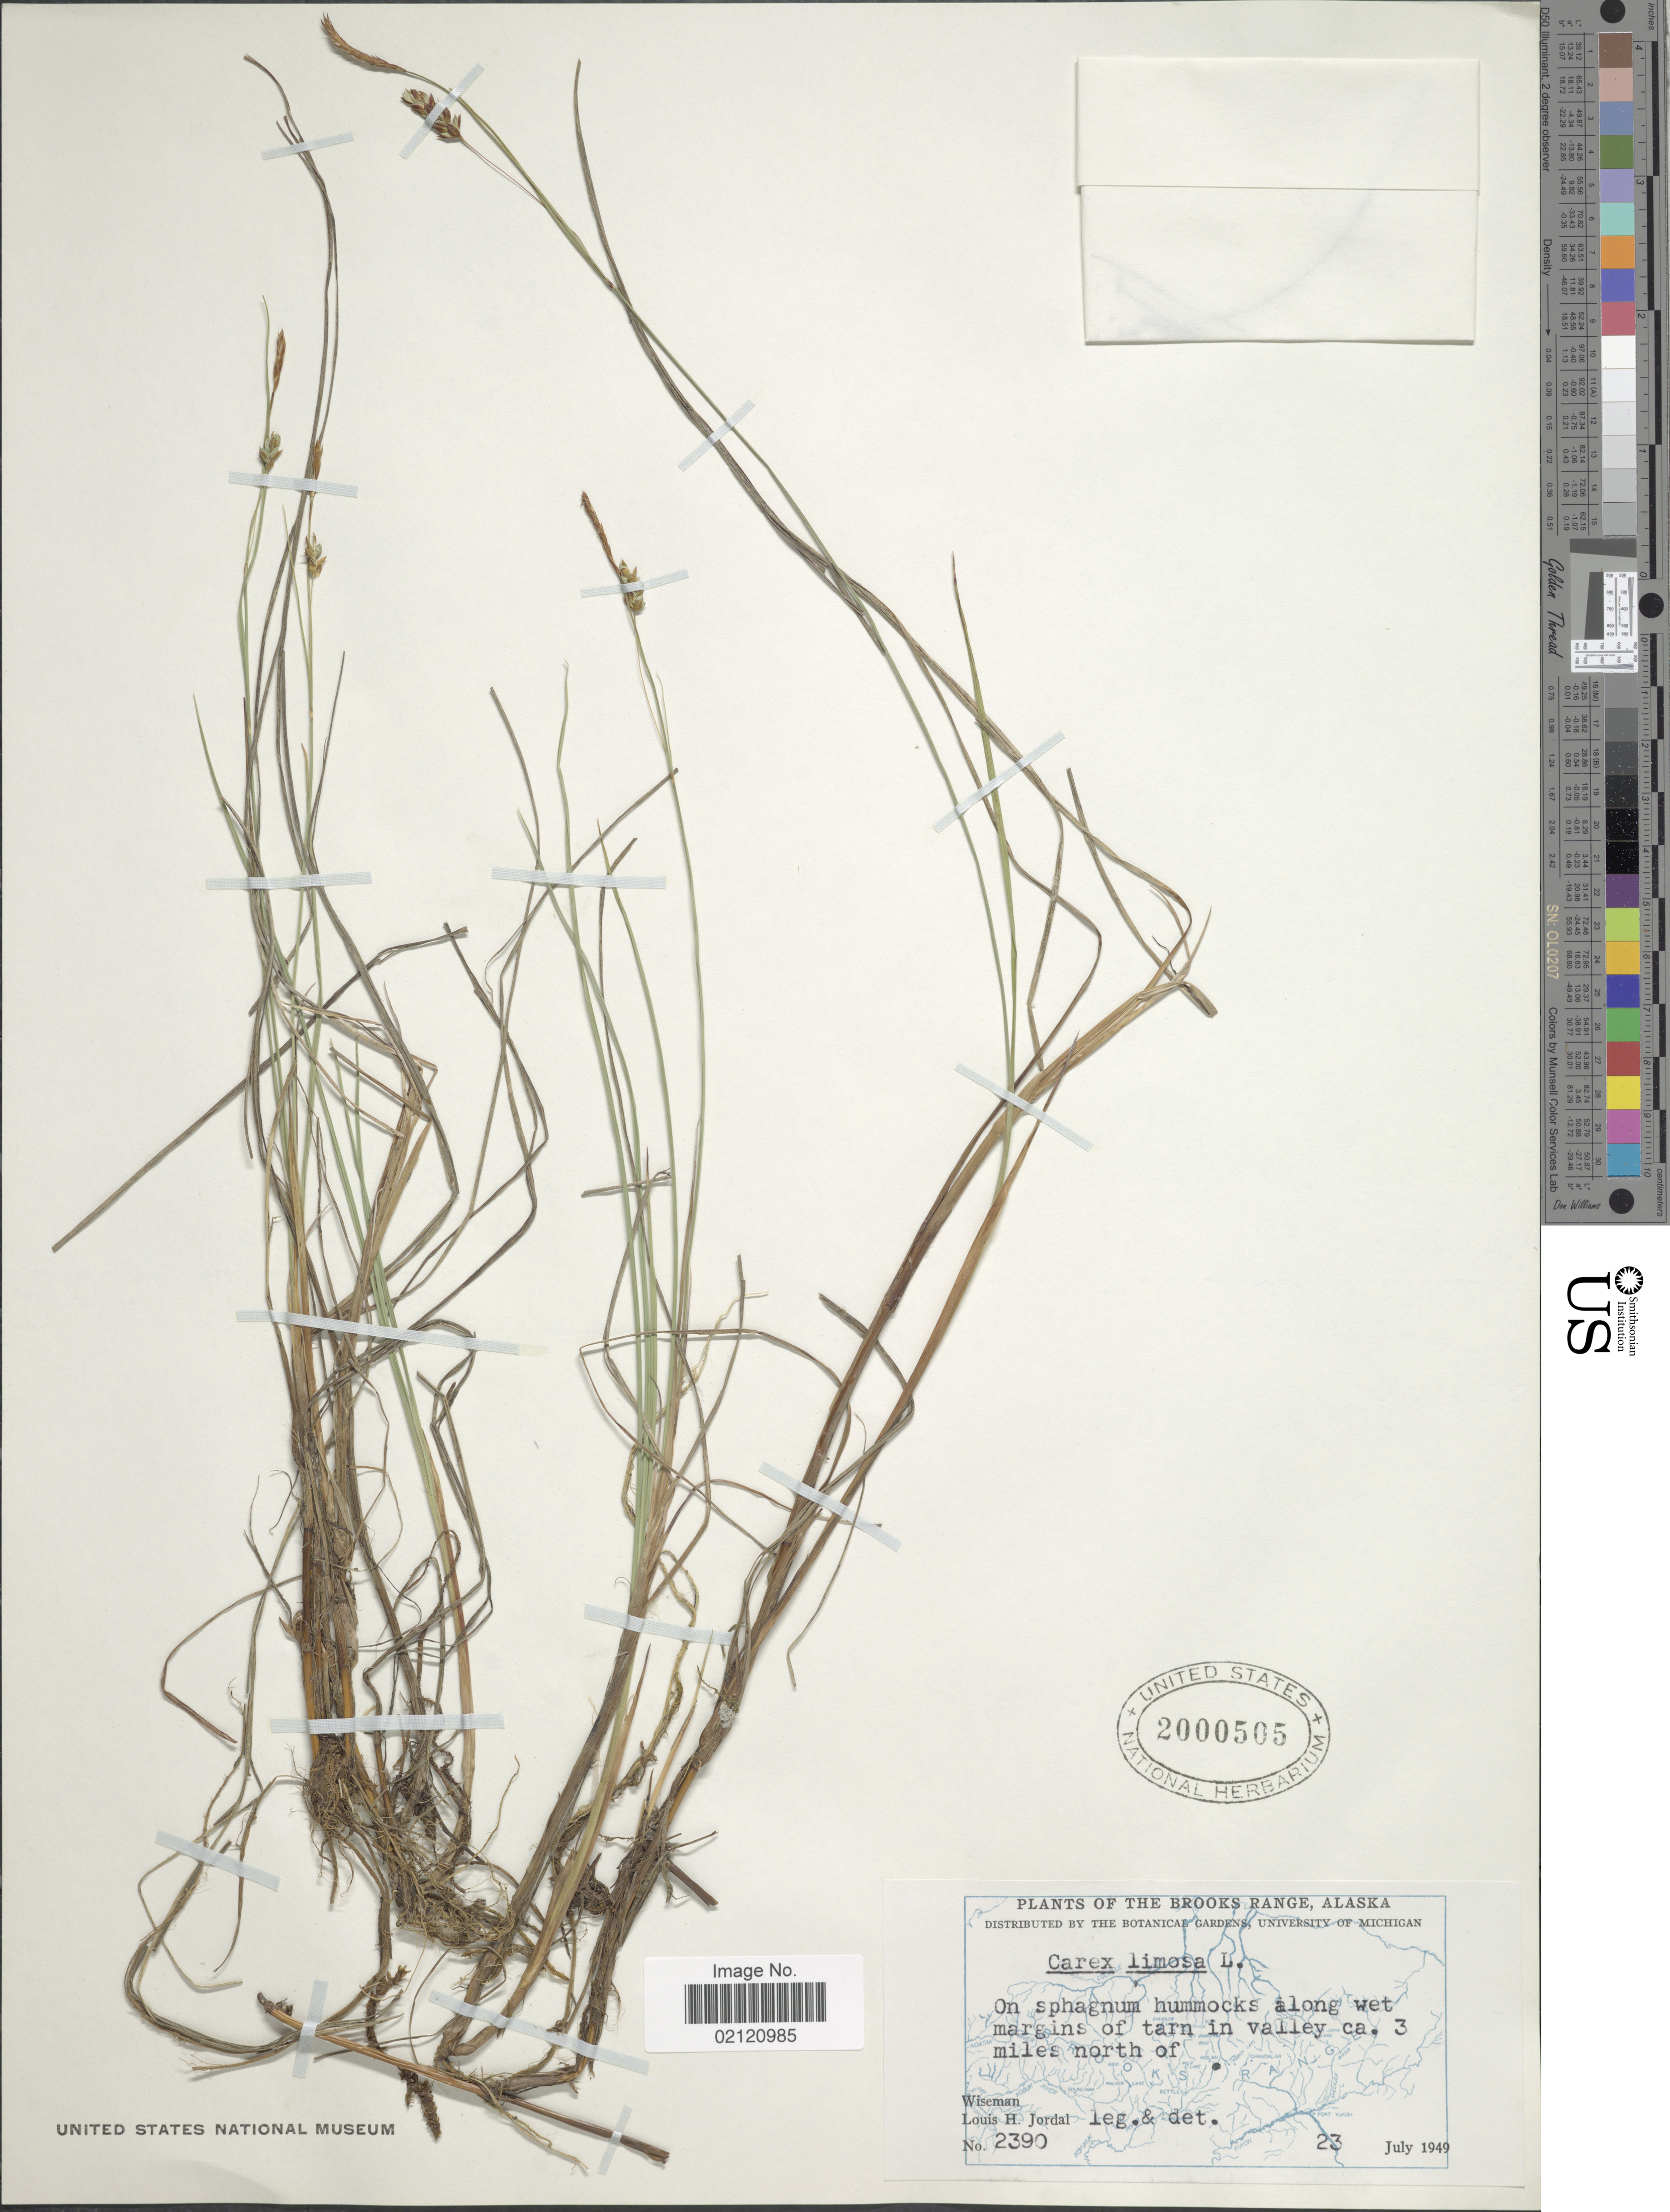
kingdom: Plantae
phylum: Tracheophyta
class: Liliopsida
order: Poales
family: Cyperaceae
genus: Carex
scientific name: Carex limosa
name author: L.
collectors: L. Jordal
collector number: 2390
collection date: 1949-07-23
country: United States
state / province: Alaska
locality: The Brooks Range, on sphagnum hummocks along wet margins of tarn in valley ca. 3 miles north of Wiseman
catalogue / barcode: US 2000505